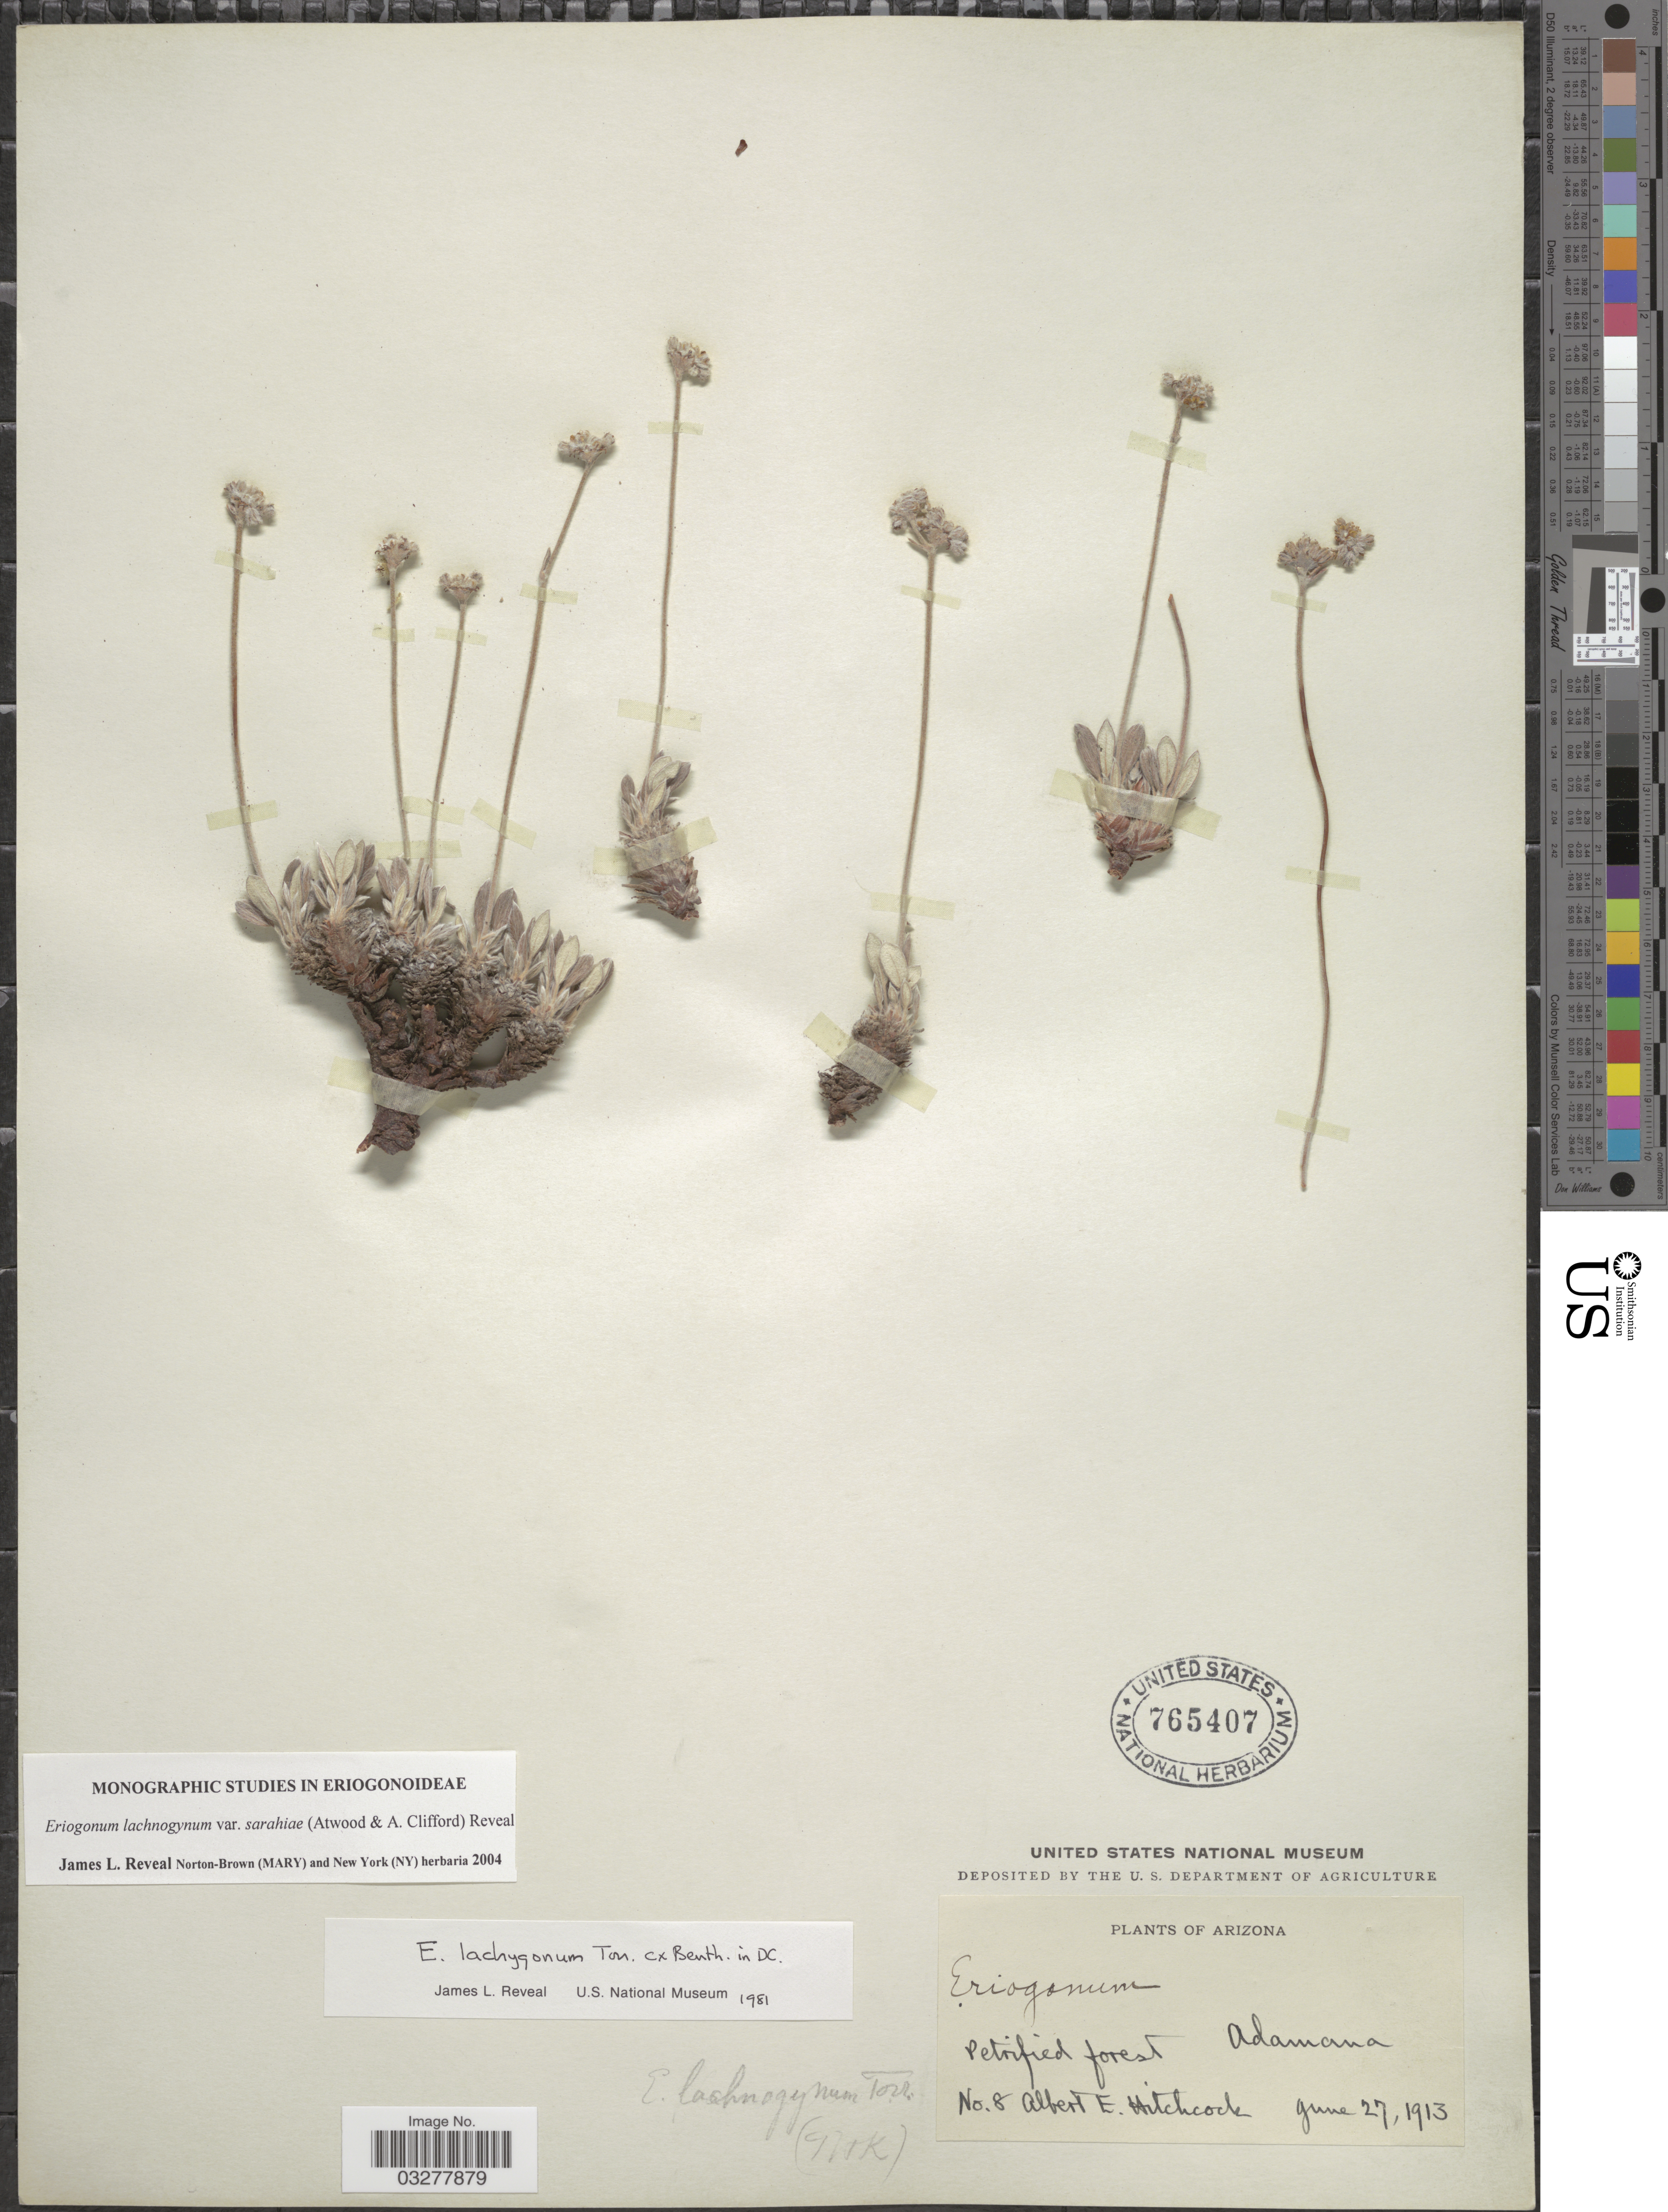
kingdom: Plantae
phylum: Tracheophyta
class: Magnoliopsida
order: Caryophyllales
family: Polygonaceae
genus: Eriogonum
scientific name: Eriogonum lachnogynum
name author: Torr. ex Benth.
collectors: A. Hitchcock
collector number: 8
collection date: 1913-06-27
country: United States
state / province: Arizona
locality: Petrified forest. Adamana.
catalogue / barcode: US 765407